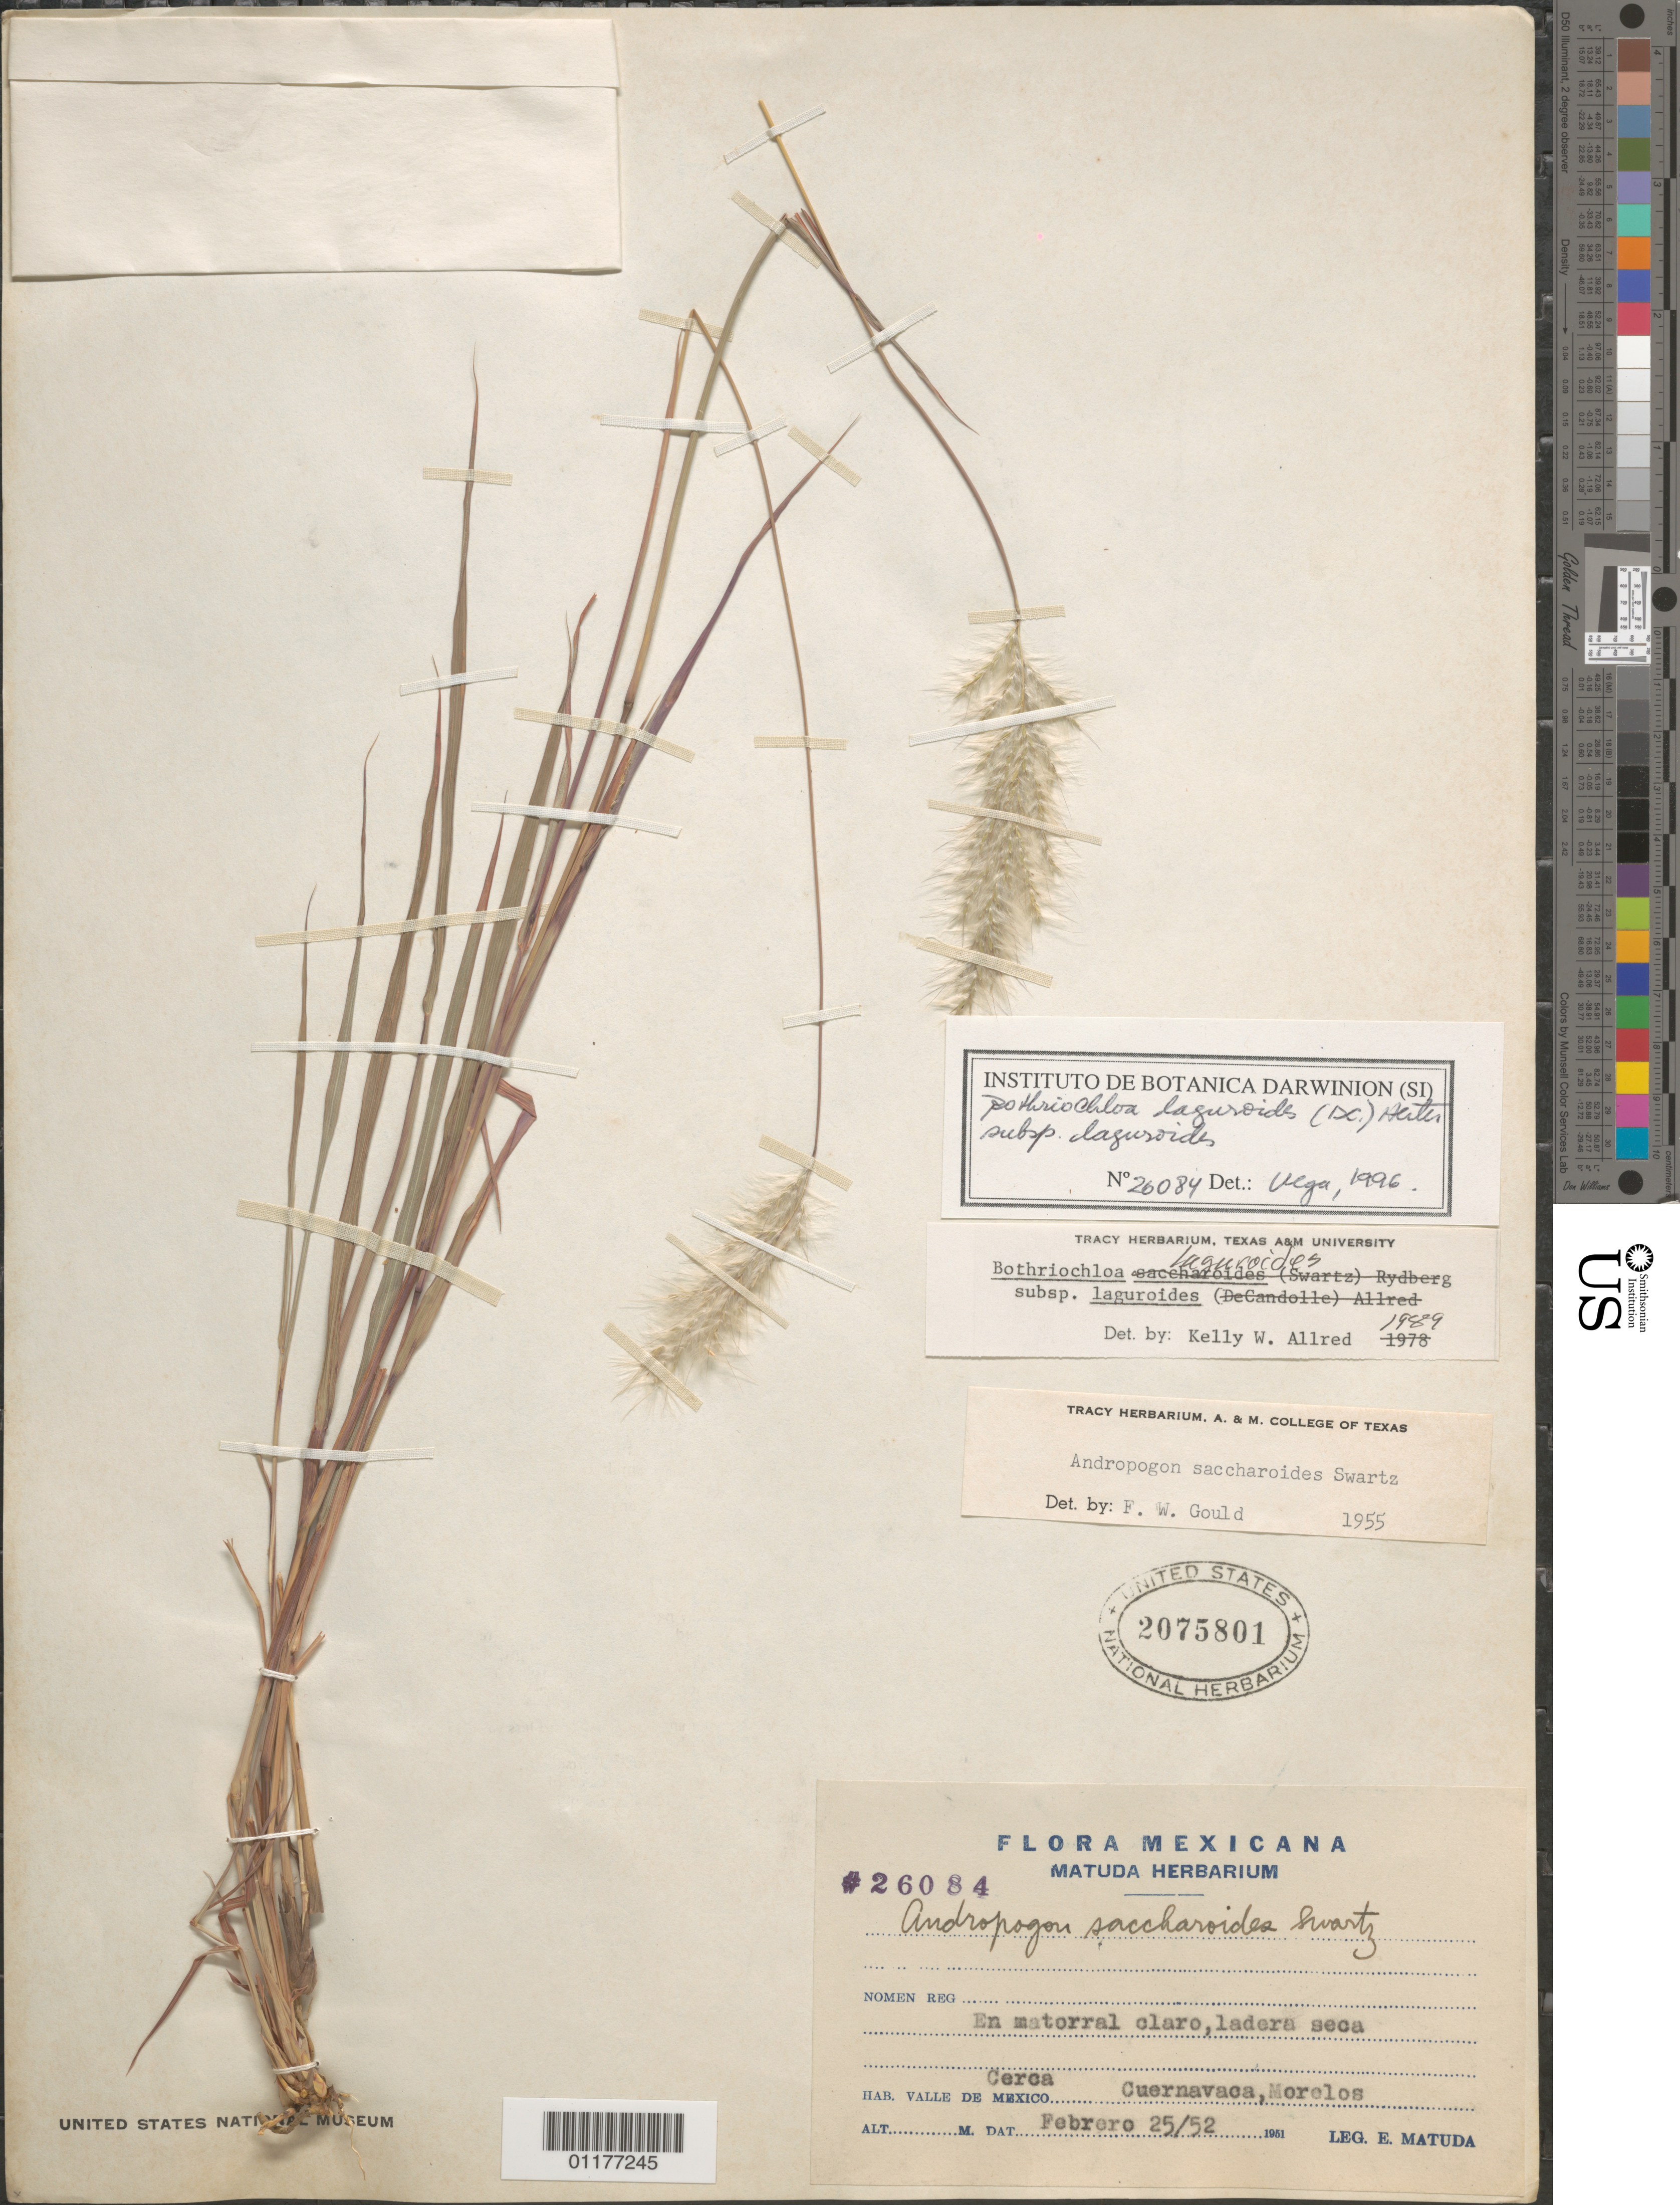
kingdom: Plantae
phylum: Tracheophyta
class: Liliopsida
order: Poales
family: Poaceae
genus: Bothriochloa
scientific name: Bothriochloa laguroides subsp. laguroides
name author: (DC.) Herter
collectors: E. Matuda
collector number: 26084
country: Mexico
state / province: Morelos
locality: Valle de Mexico, Cuernavaca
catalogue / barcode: US 2075801